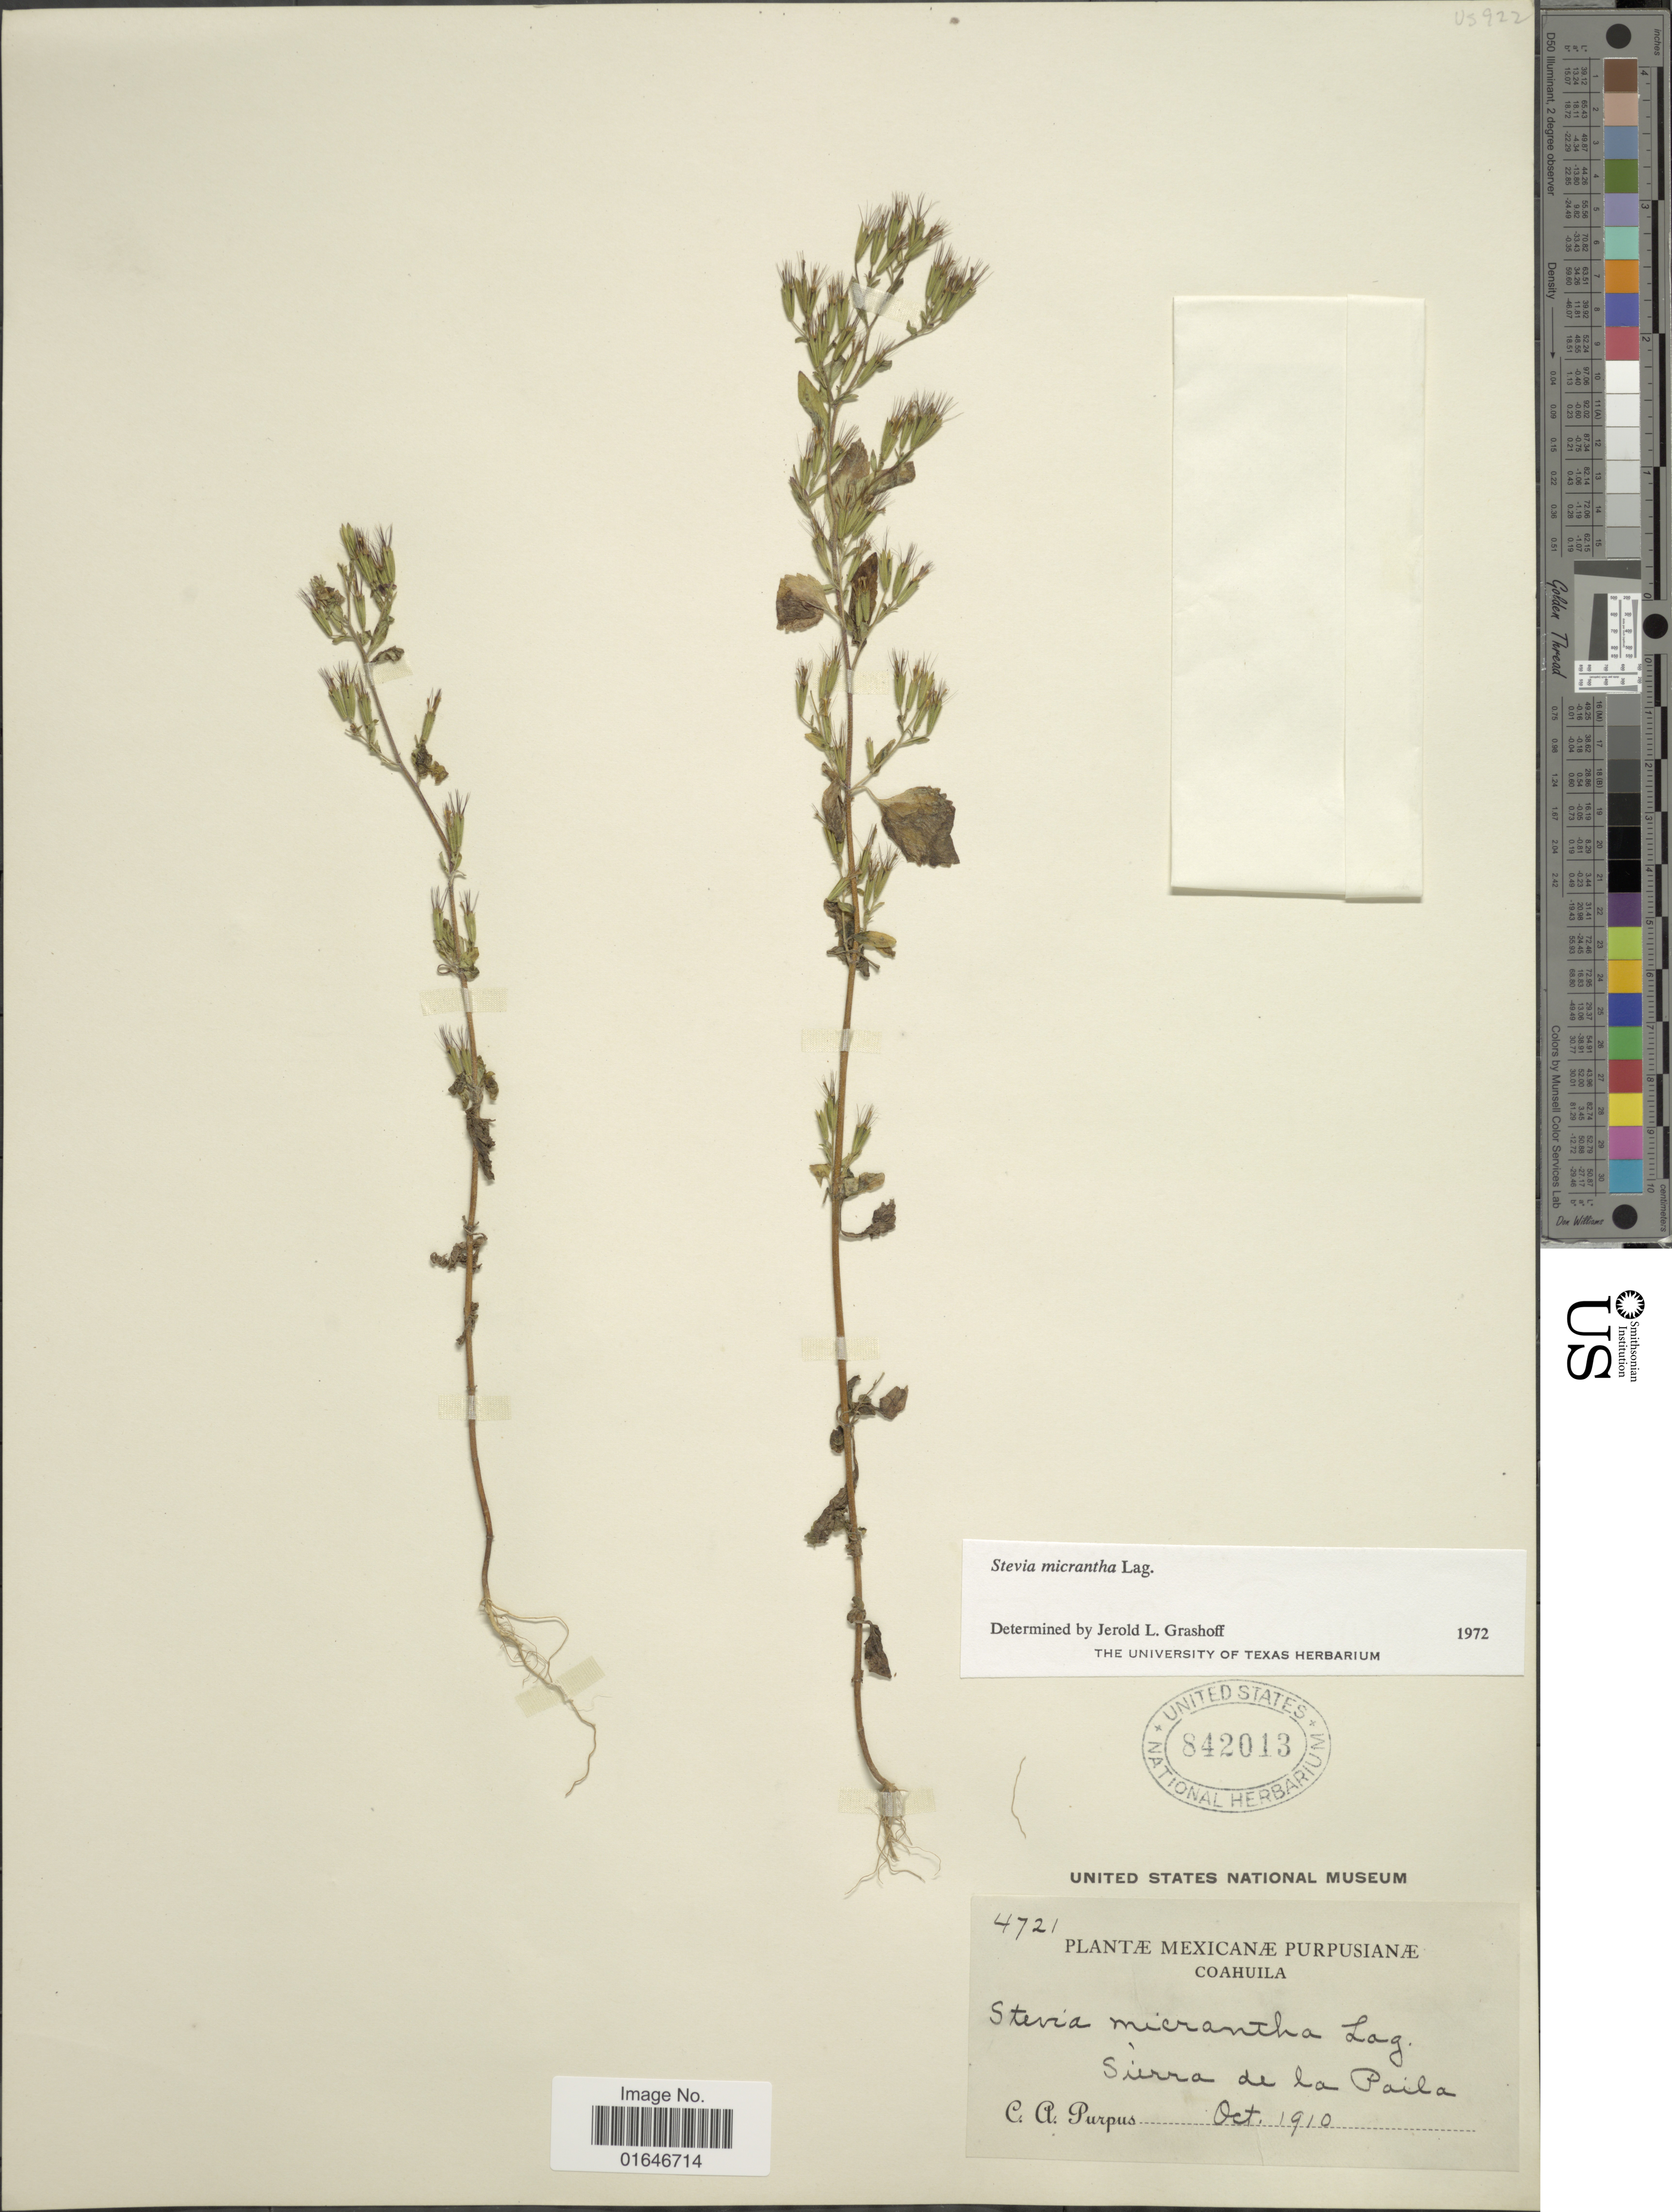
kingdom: Plantae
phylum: Tracheophyta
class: Magnoliopsida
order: Asterales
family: Asteraceae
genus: Stevia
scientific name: Stevia micrantha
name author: Lag.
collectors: C. A. Purpus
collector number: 4721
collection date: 1910-10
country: Mexico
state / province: Coahuila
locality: Sierra de la Paila.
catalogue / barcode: US 842013